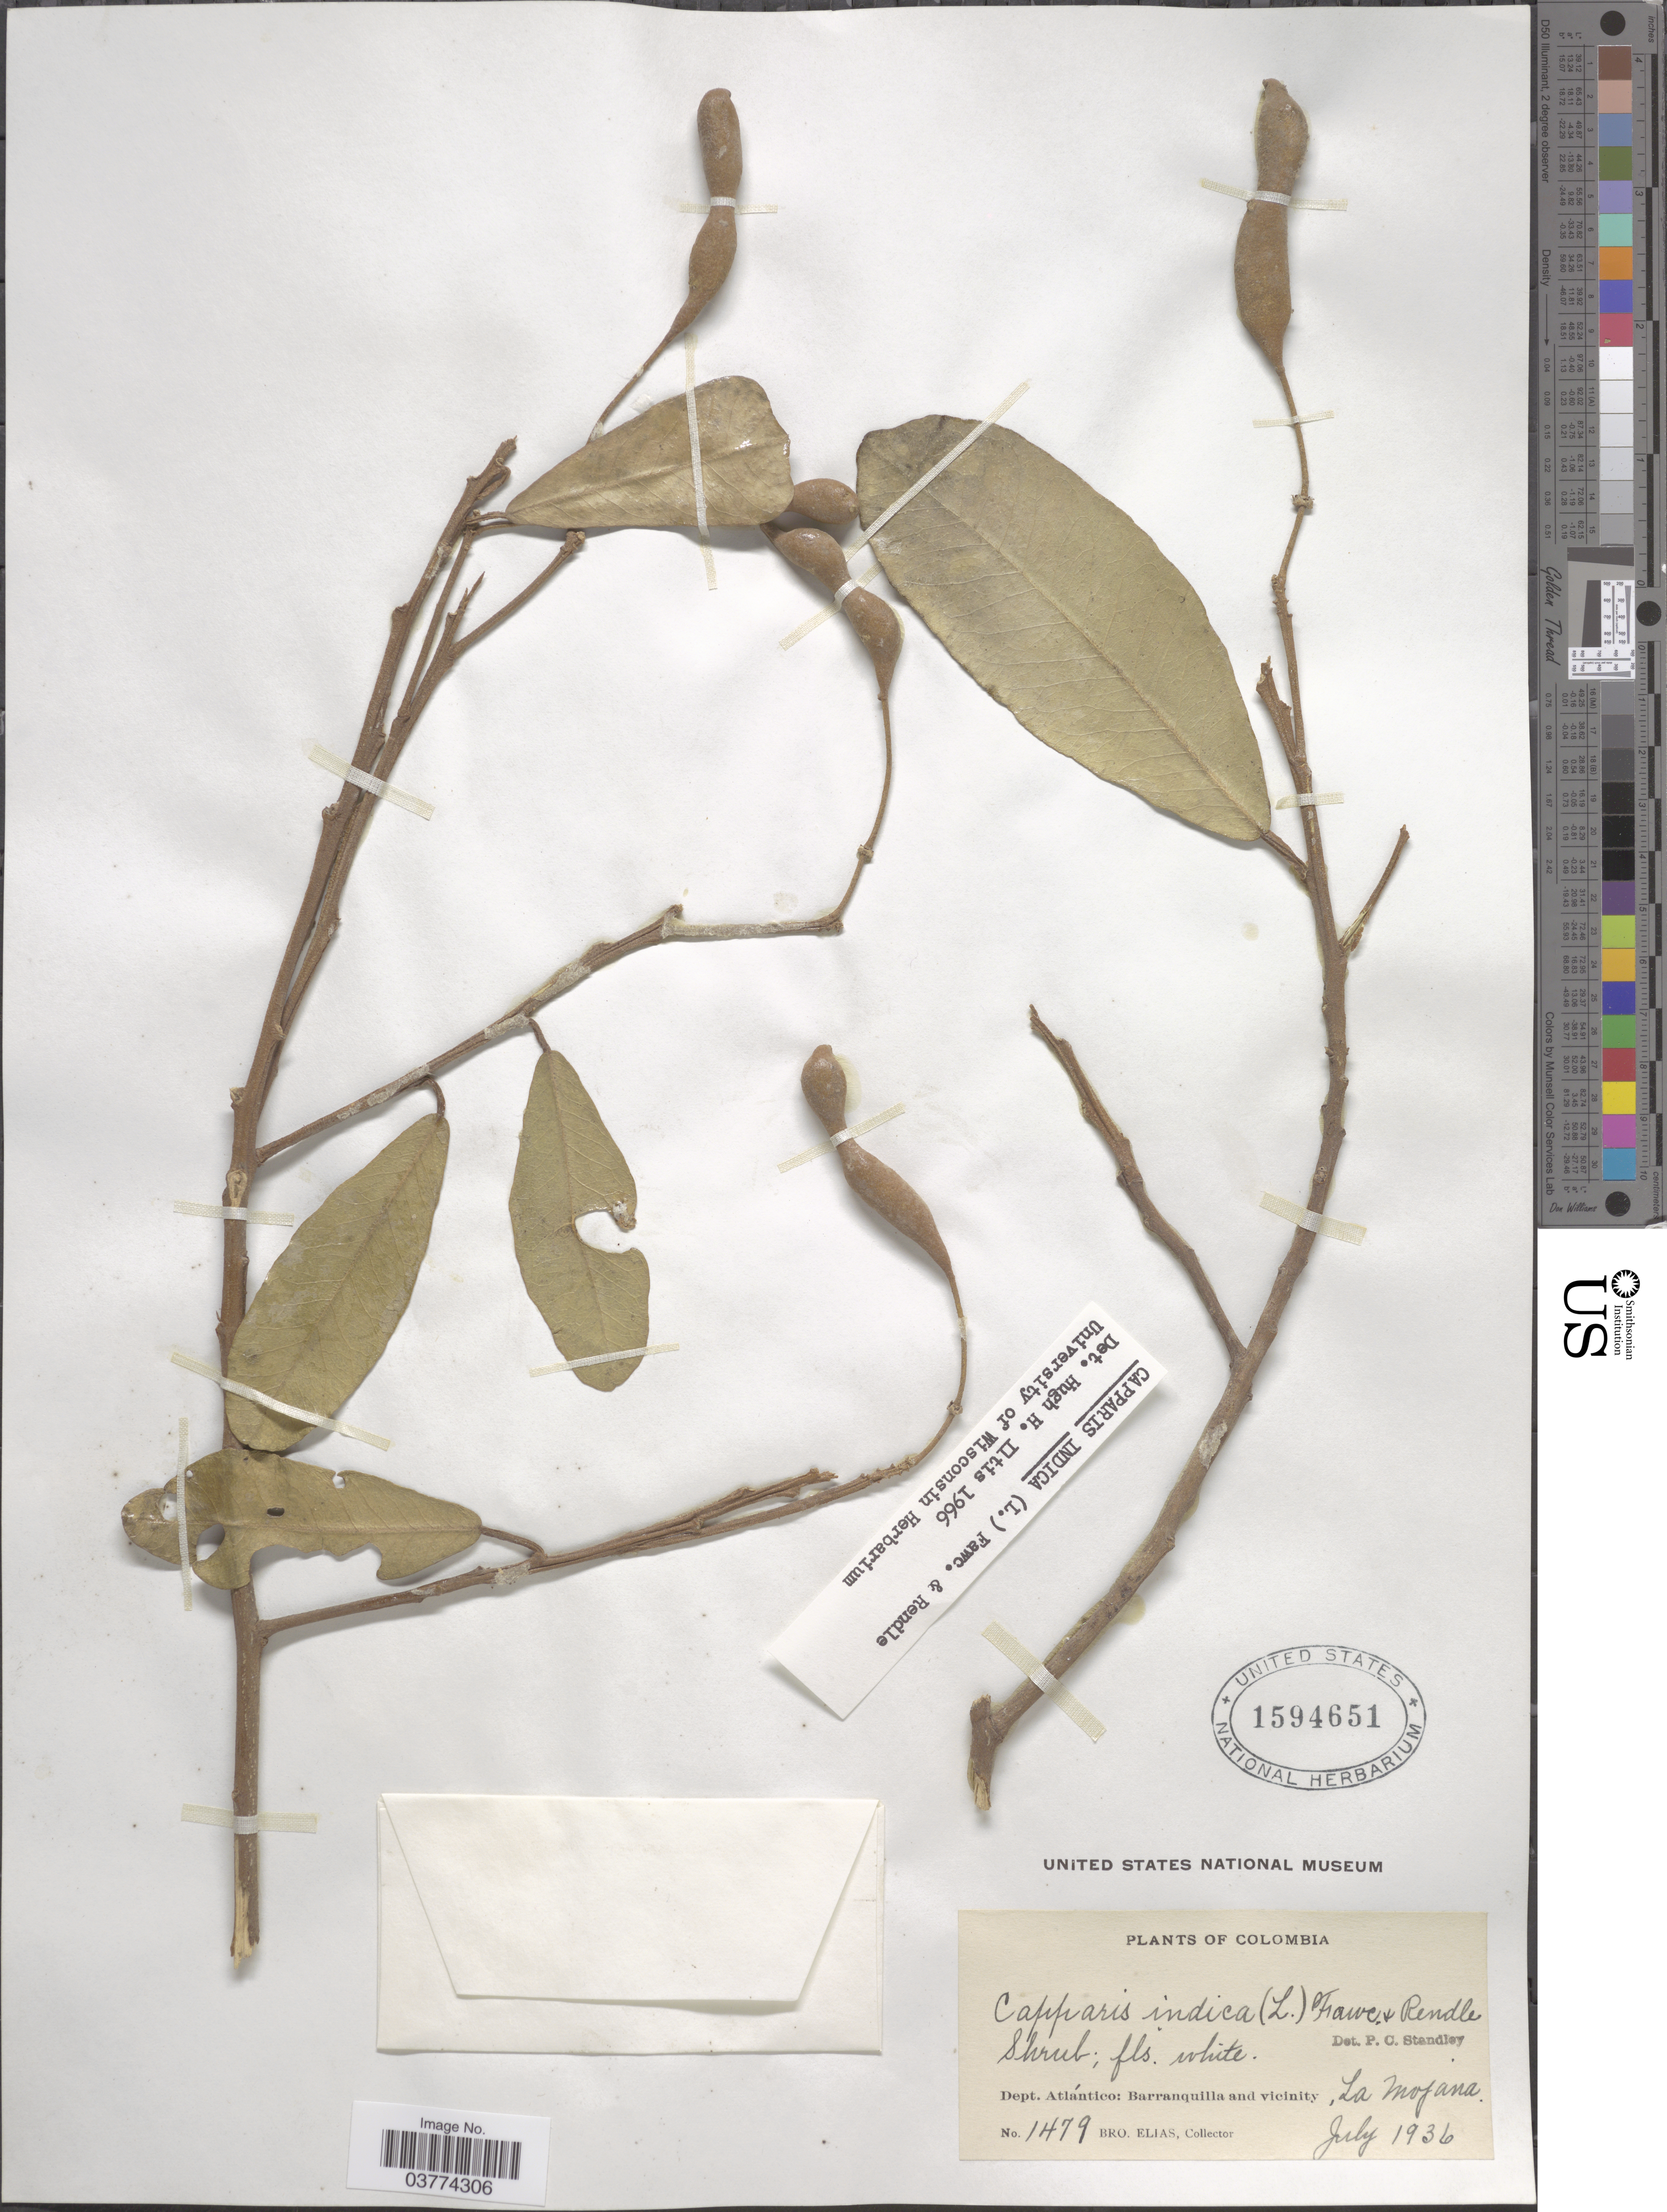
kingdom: Plantae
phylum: Tracheophyta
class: Magnoliopsida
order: Brassicales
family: Capparaceae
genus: Quadrella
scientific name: Quadrella indica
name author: (L.) Iltis & Cornejo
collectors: Bro. Elias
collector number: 1479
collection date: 1936-07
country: Colombia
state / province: Atlántico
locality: Dept. Atlántico: Barranquilla and vicinity, La Mojana.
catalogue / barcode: US 1594651